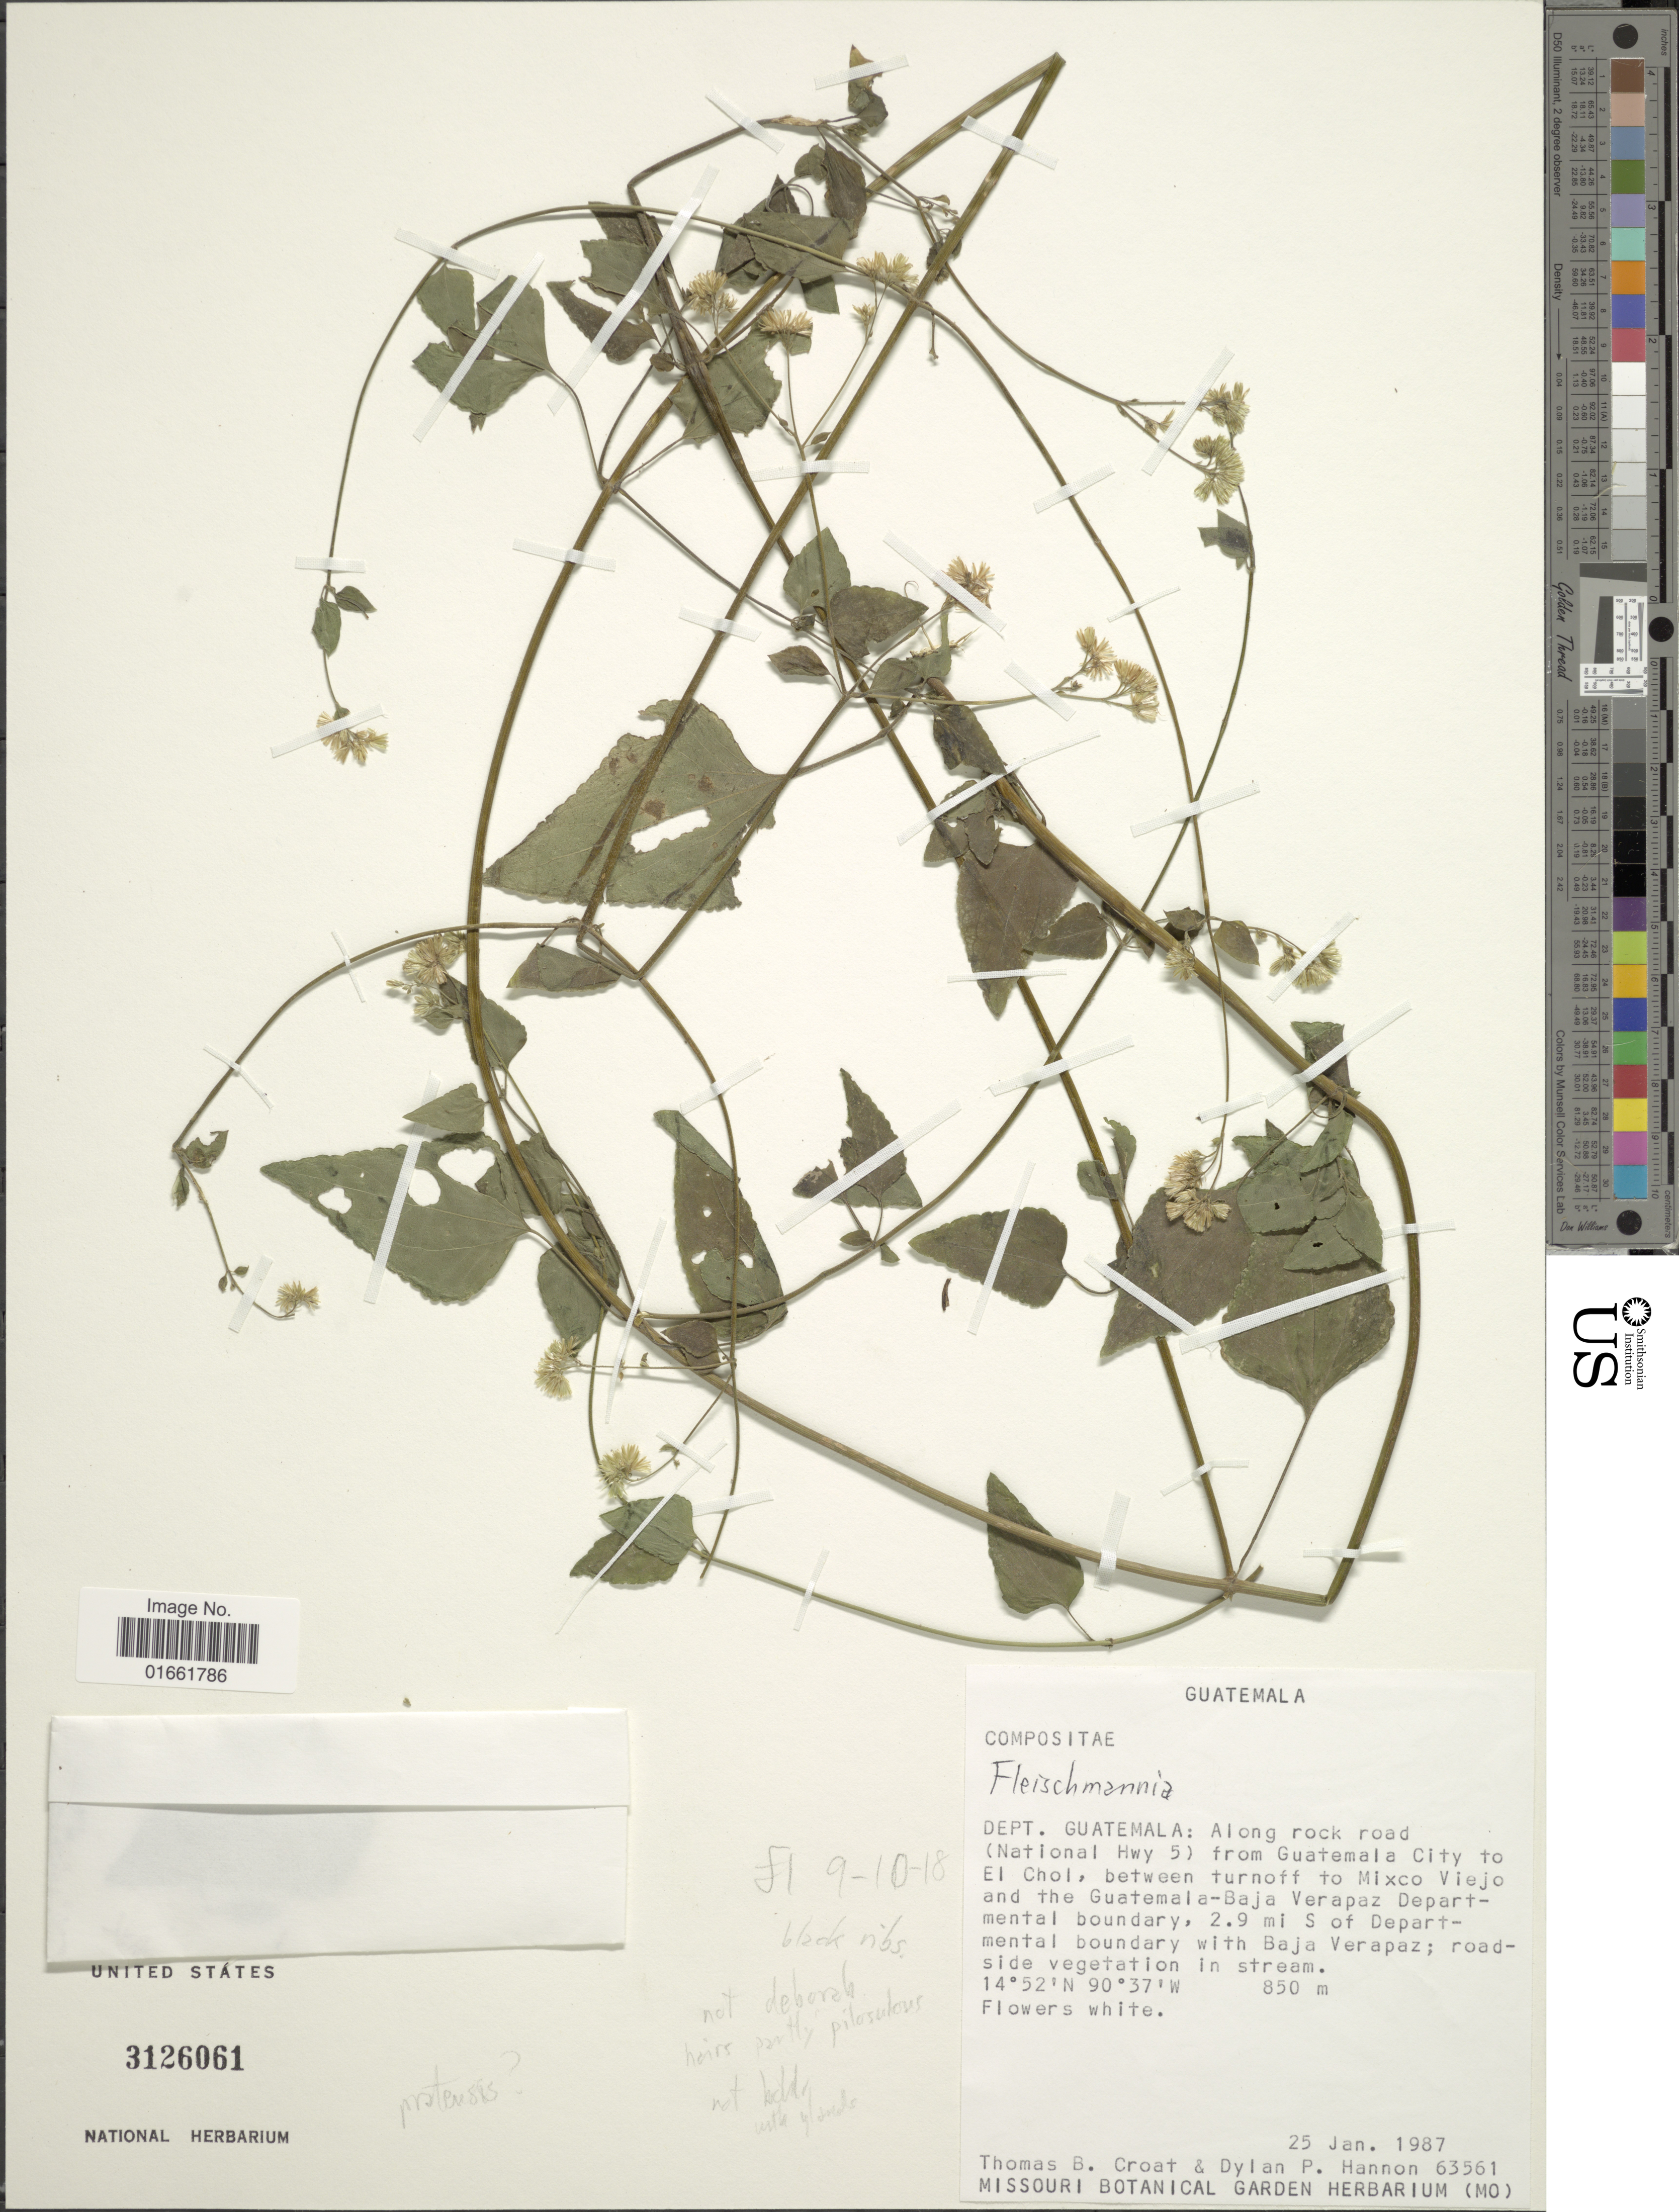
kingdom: Plantae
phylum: Tracheophyta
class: Magnoliopsida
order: Asterales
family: Asteraceae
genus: Fleischmannia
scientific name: Fleischmannia pratensis var. verapazensis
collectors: T. B. Croat & D. Hannon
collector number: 63561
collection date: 1987-01-25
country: Guatemala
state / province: Guatemala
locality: Dept. Guatemala: Along rock road (National Hwy 5) from Guatemala City to El Chol, between turnoff to Mixco Viejo and the Guatemala-Baja Verapaz Departmental boundary, 2.9 mi S of Departmental boundary with Baja Verapaz; roadside vegetation in stream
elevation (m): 850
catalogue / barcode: US 3126061